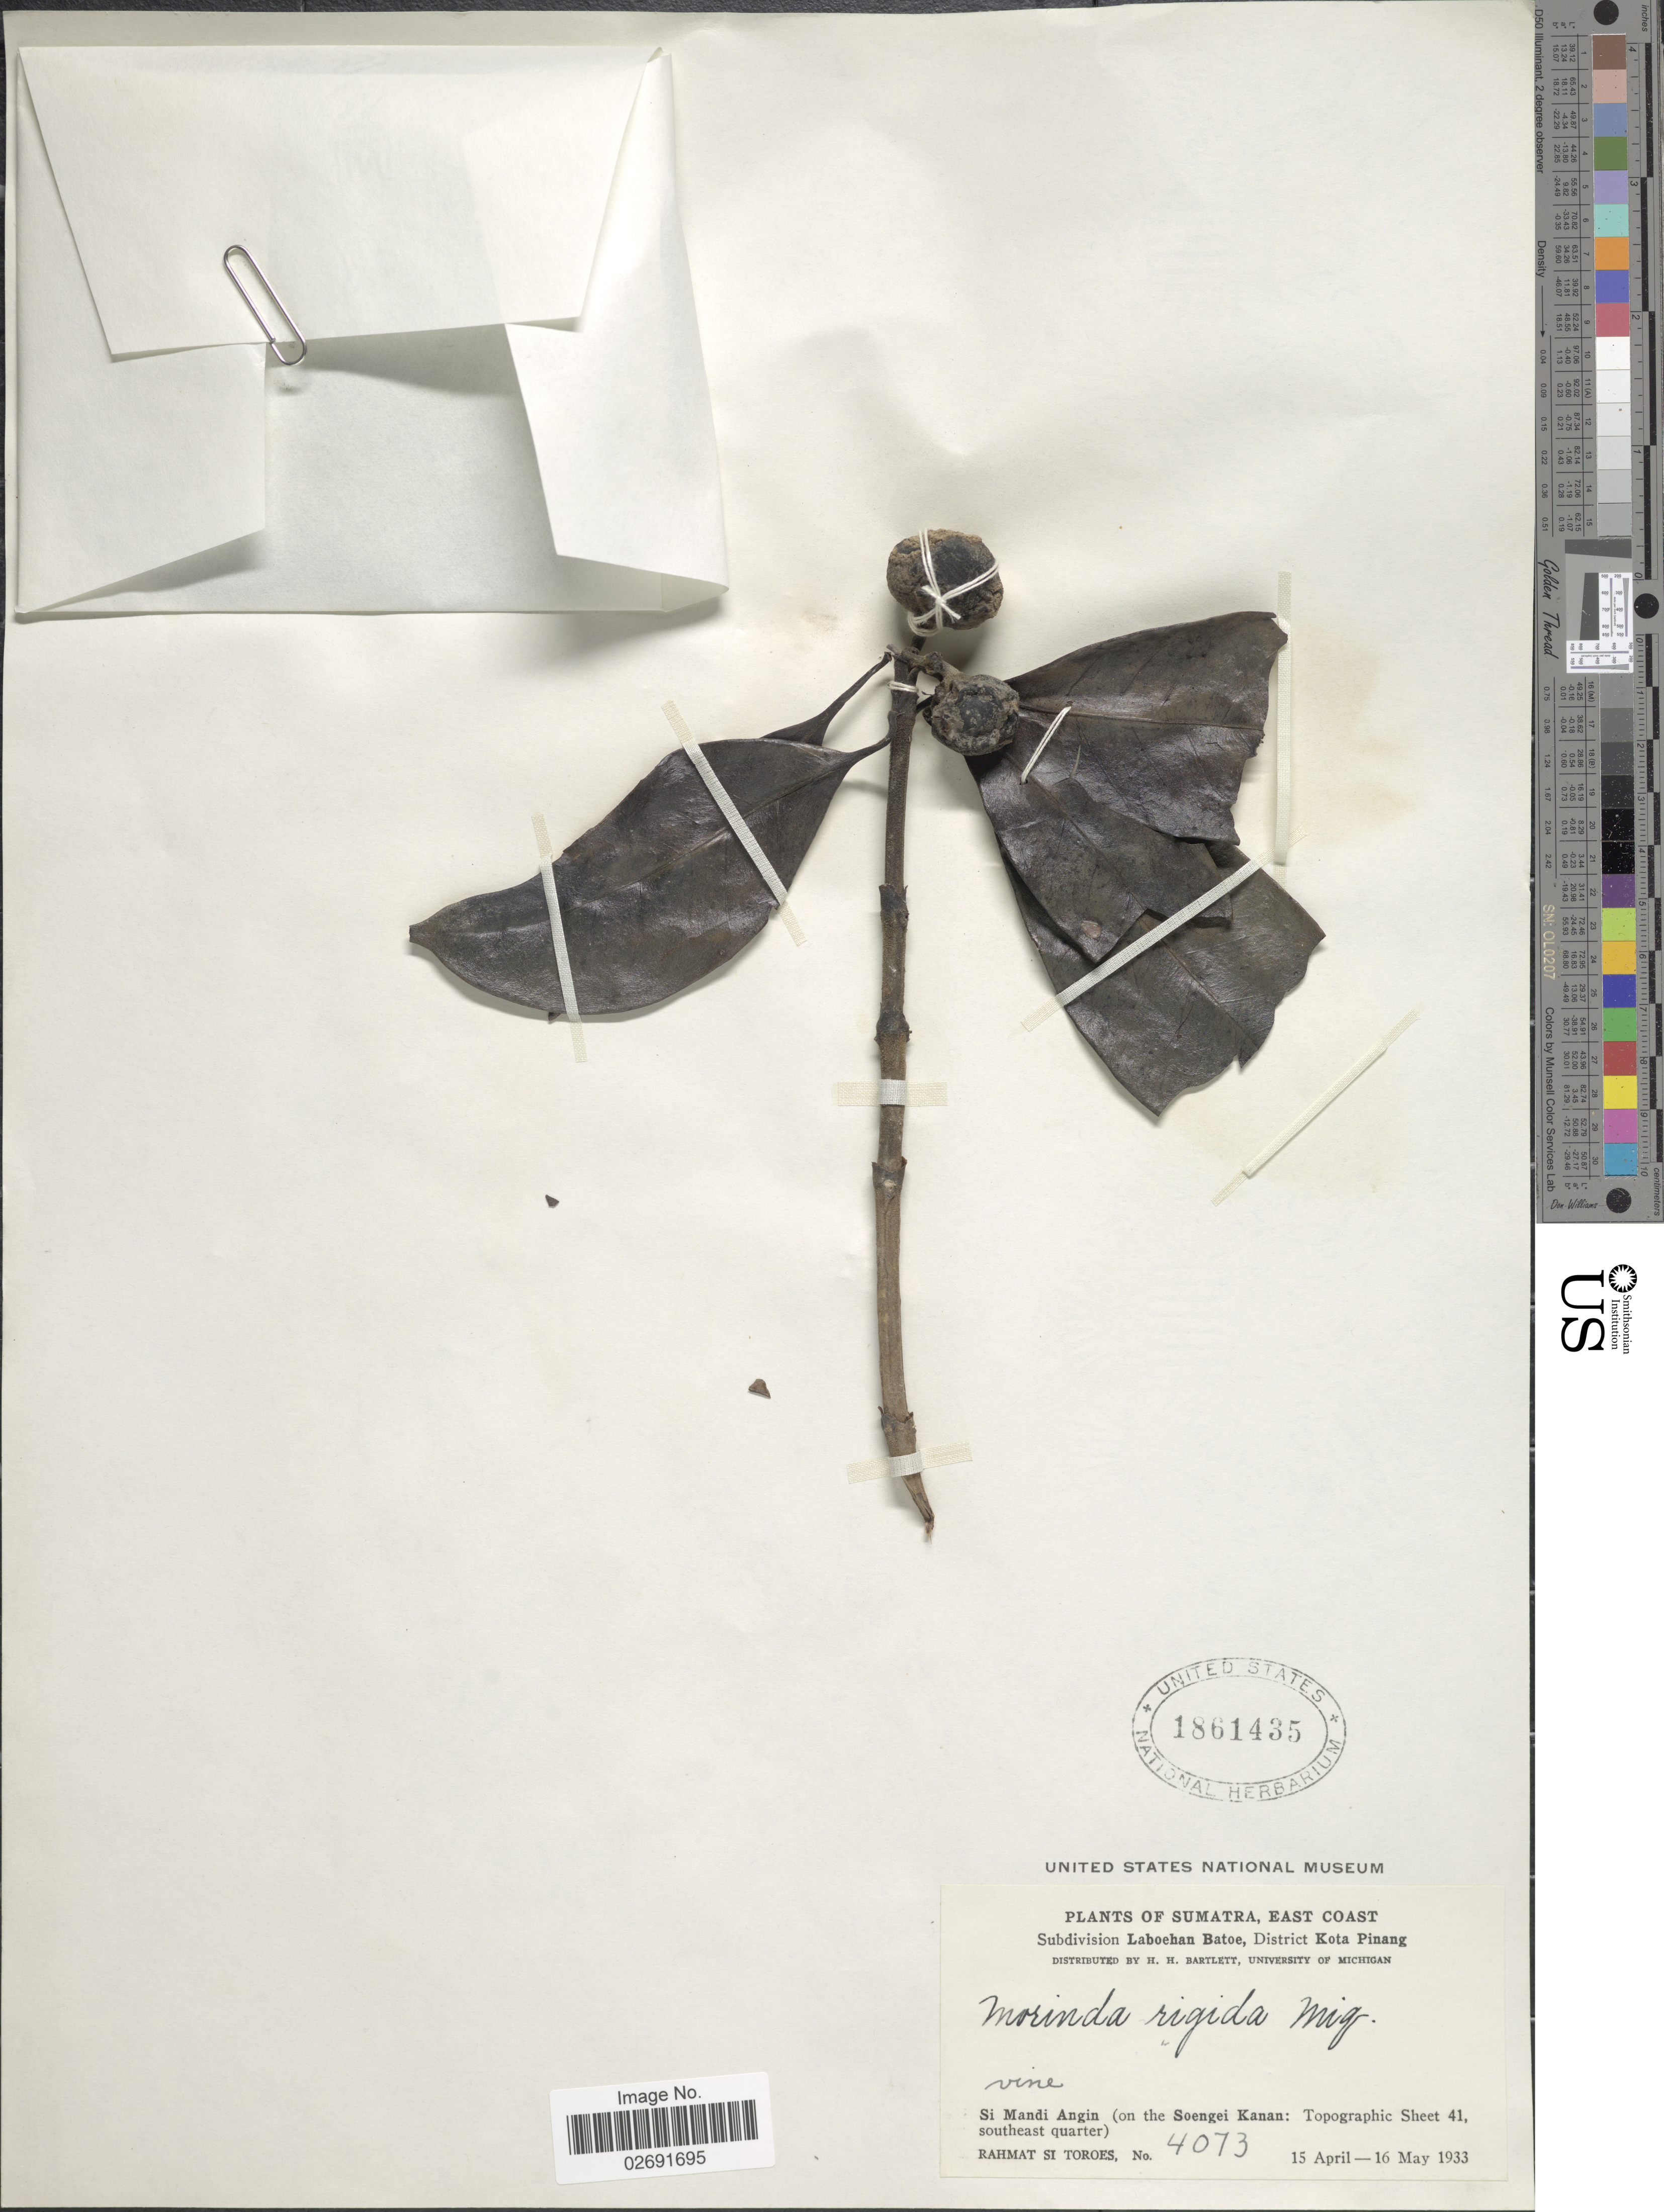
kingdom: Plantae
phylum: Tracheophyta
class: Magnoliopsida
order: Gentianales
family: Rubiaceae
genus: Gynochthodes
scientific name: Gynochthodes rigida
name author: (Miq.) Razafim. & B. Bremer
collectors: Rahmat Si Boeea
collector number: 4073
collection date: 1933-04-15/1933-05-16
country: Indonesia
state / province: Sumatra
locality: East Coast. Subdivision Laboehan Batoe, Dsitrict Kota Pinang. Si Mandi Angin (on the Soengei Kanan: Topographic Sheet 41, southeast quarter).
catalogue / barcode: US 1861435